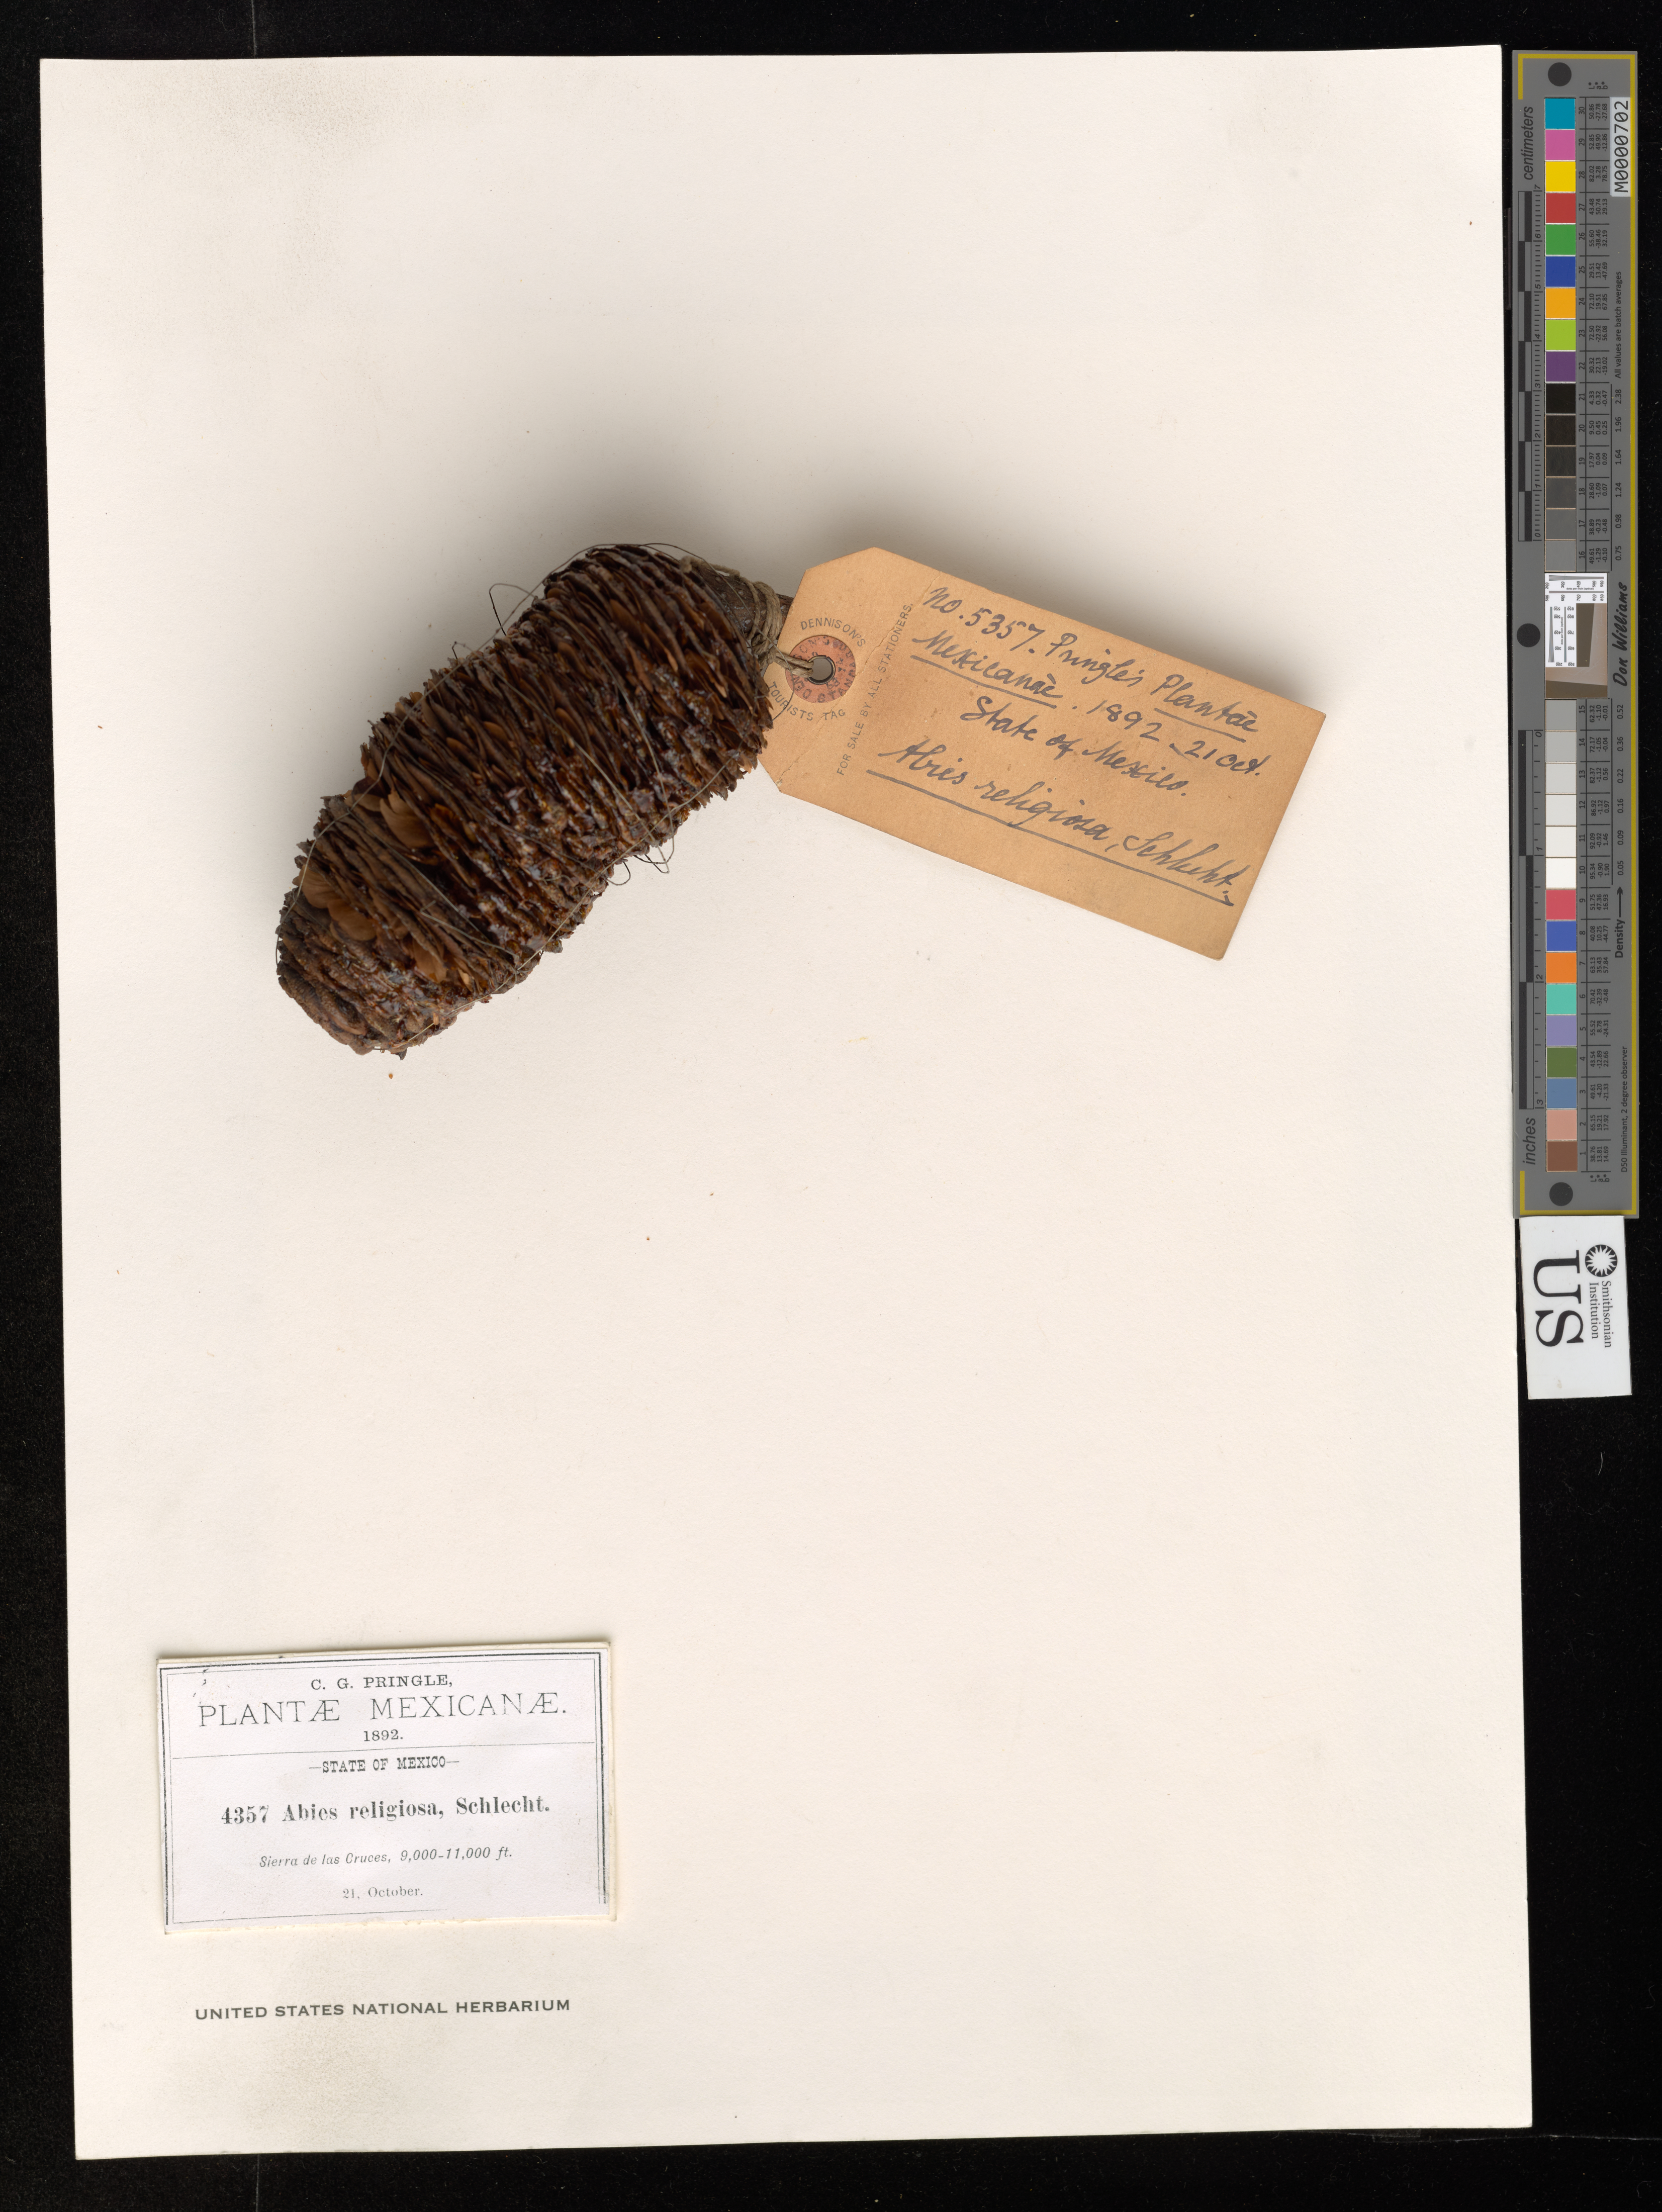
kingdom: Plantae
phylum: Tracheophyta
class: Pinopsida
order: Pinales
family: Pinaceae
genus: Abies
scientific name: Abies religiosa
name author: (Kunth) Schltdl. & Cham.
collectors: C. G. Pringle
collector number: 5357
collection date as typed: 21 Oct 1892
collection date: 1892-10-21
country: Mexico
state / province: México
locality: State of Mexico (possibly from Sierra de las Cruces).